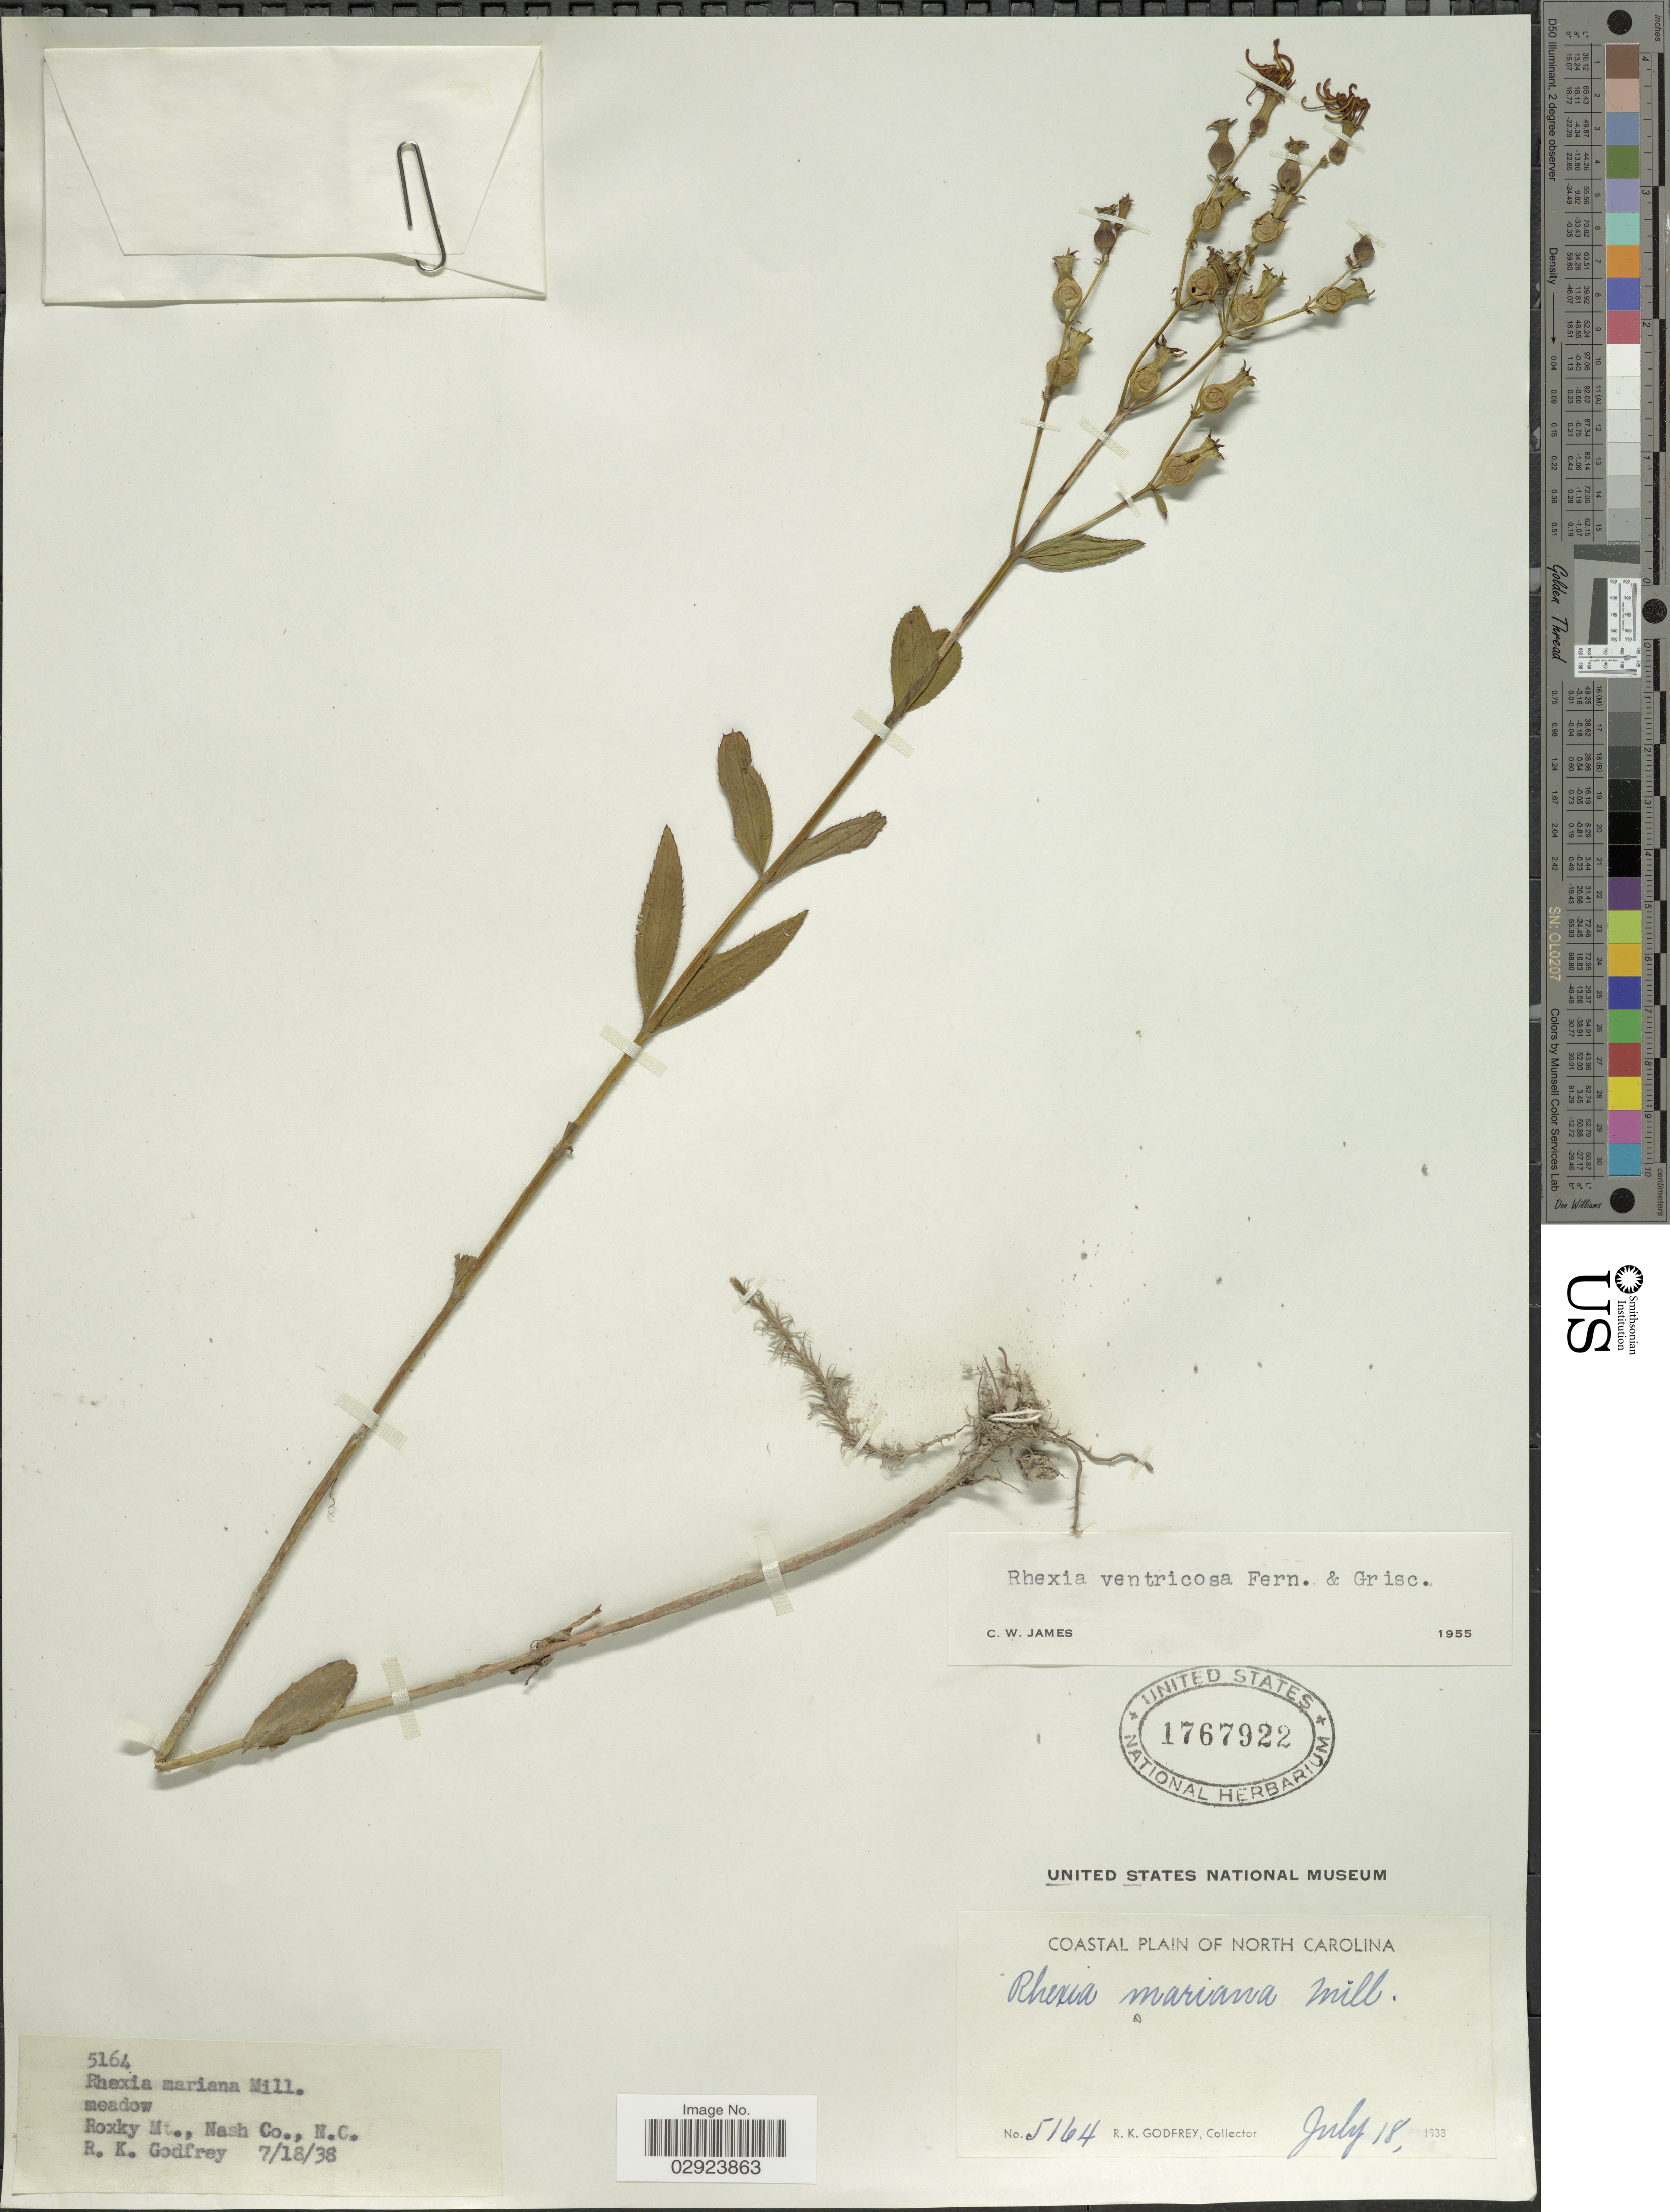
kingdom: Plantae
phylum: Tracheophyta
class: Magnoliopsida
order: Myrtales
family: Melastomataceae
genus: Rhexia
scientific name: Rhexia ventricosa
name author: Fernald & Griscom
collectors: R. K. Godfrey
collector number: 5164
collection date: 1938-07-18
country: United States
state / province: North Carolina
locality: Coastal Plain of North Carolina. Roxky Mt. Nash Co., N.C.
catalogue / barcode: US 1767922